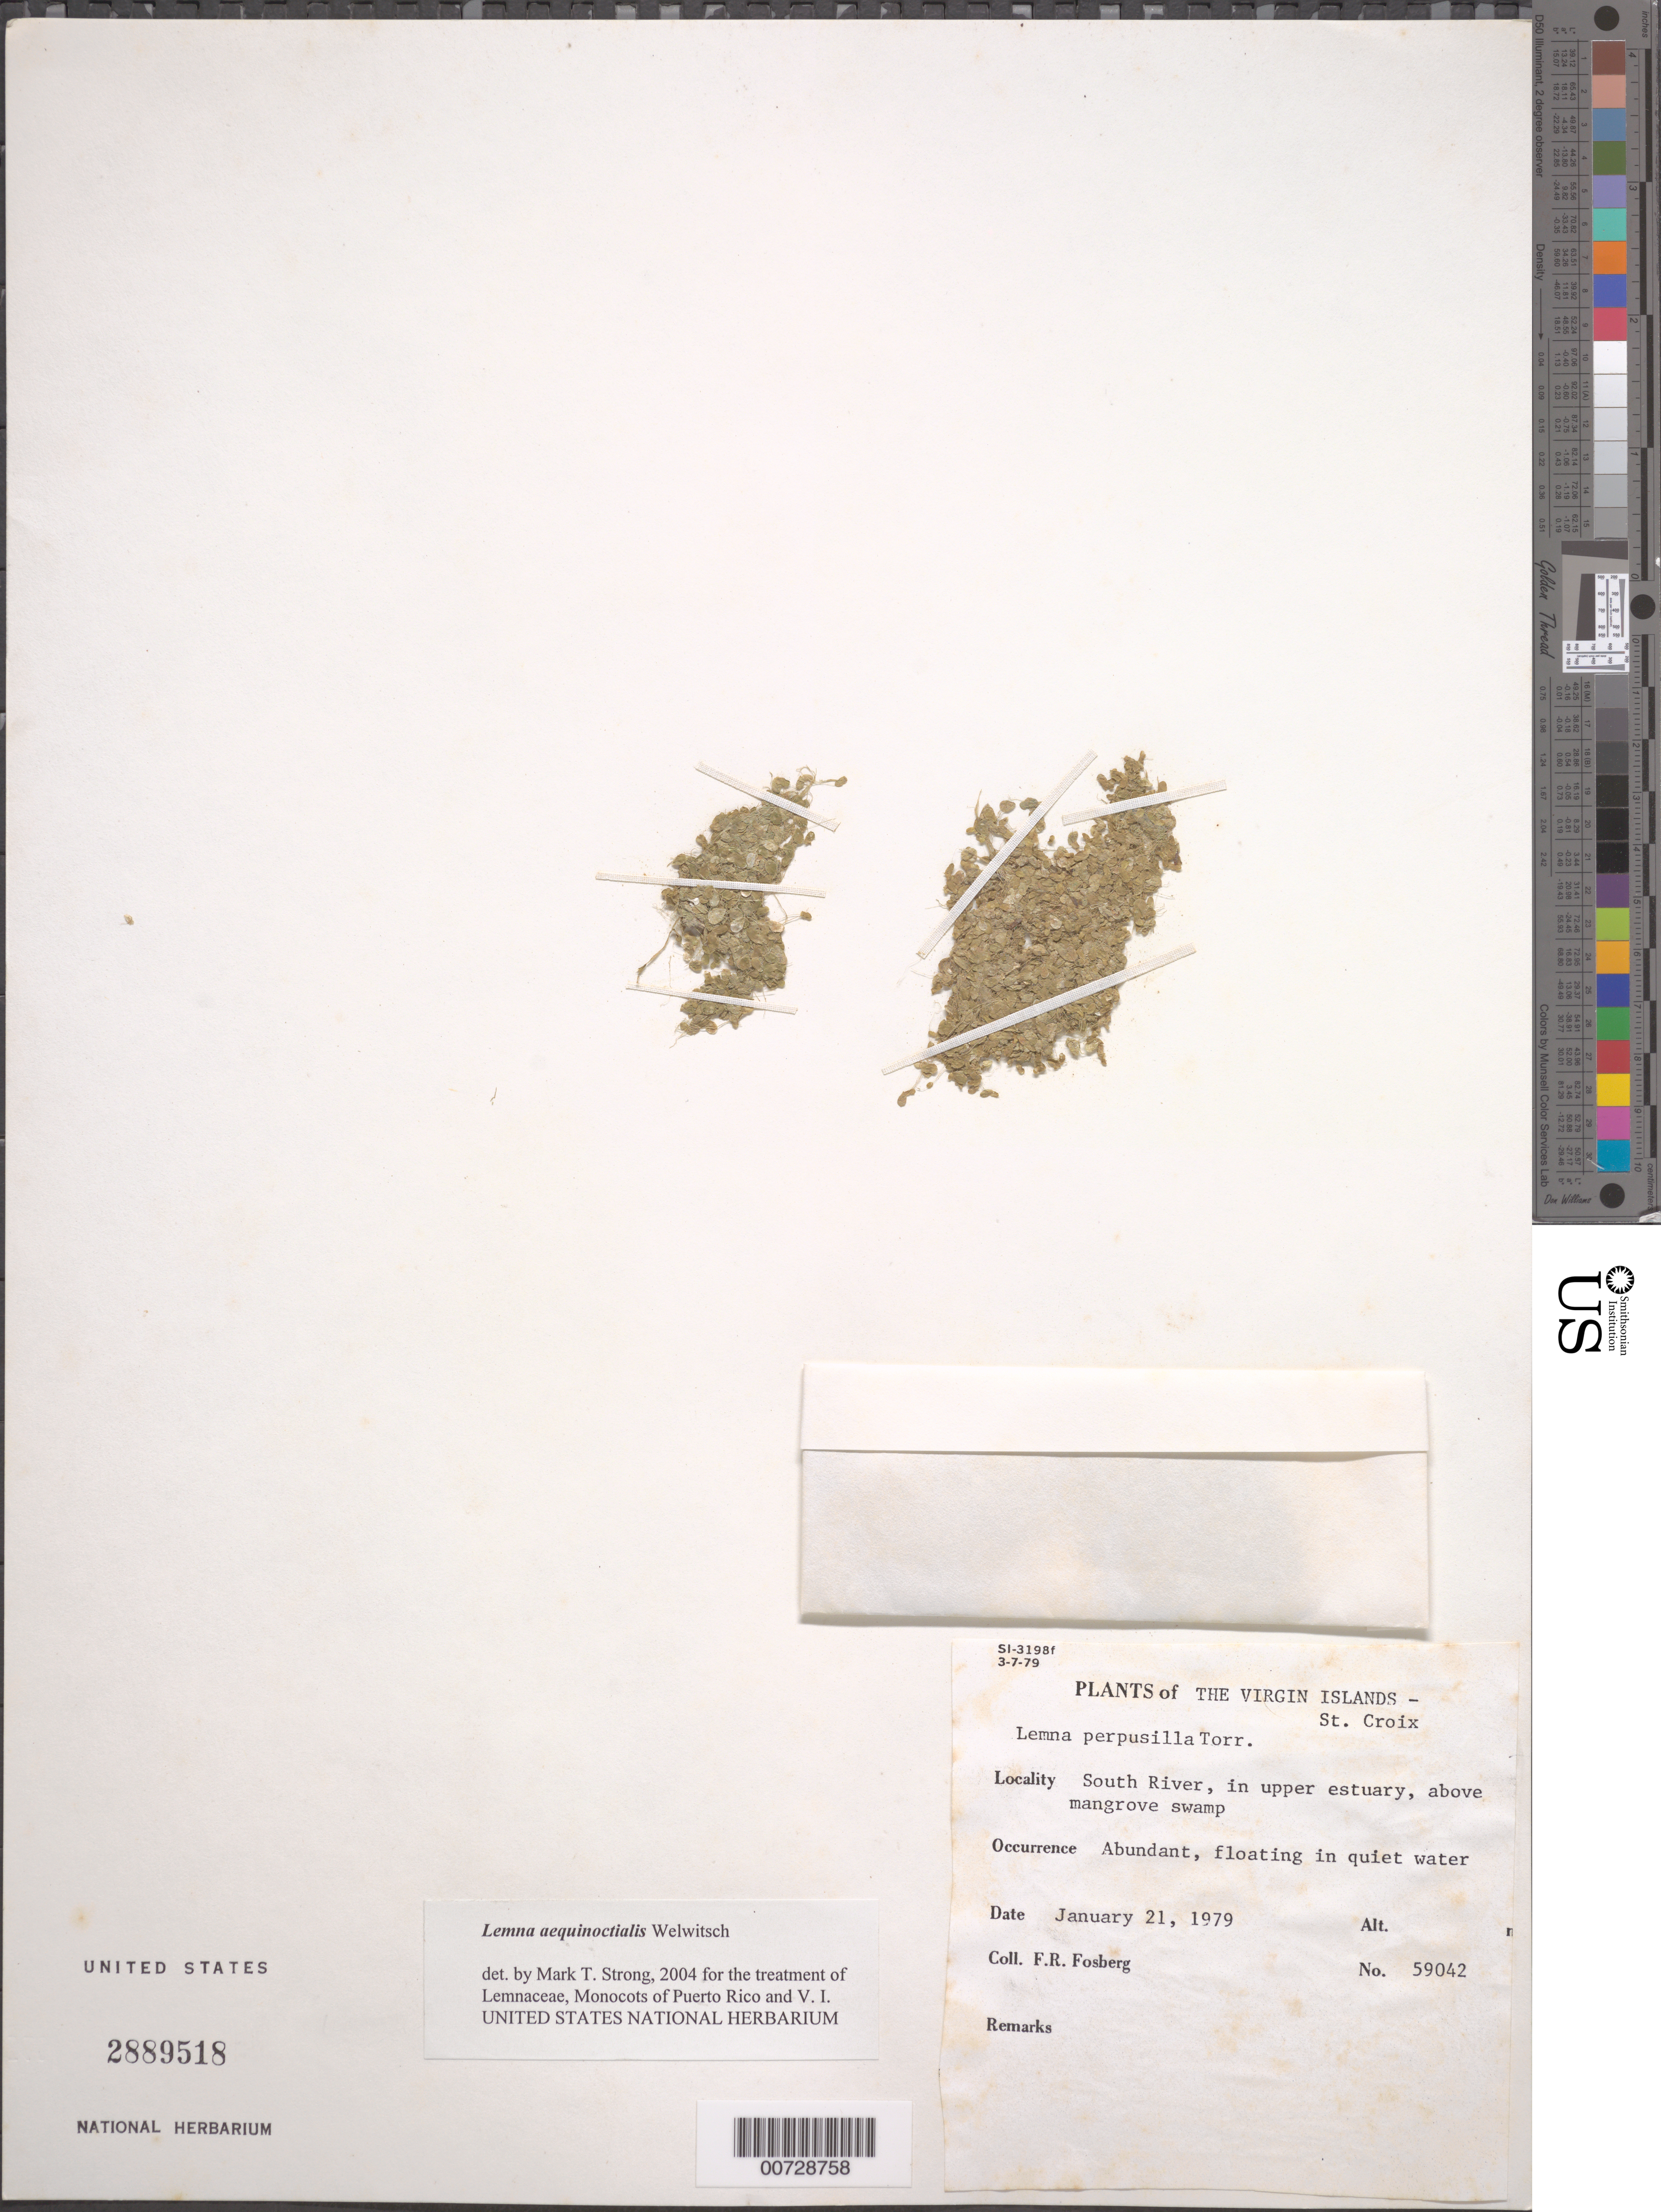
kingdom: Plantae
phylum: Tracheophyta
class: Liliopsida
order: Alismatales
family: Araceae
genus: Lemna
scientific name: Lemna perpusilla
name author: Torr.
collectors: F. R. Fosberg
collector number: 59042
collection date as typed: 21 Jan 1979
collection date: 1979-01-21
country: U.S. Virgin Islands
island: St. Croix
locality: South River, in upper estuary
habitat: Above mangrove swamp, in quiet water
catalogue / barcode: US 2889518